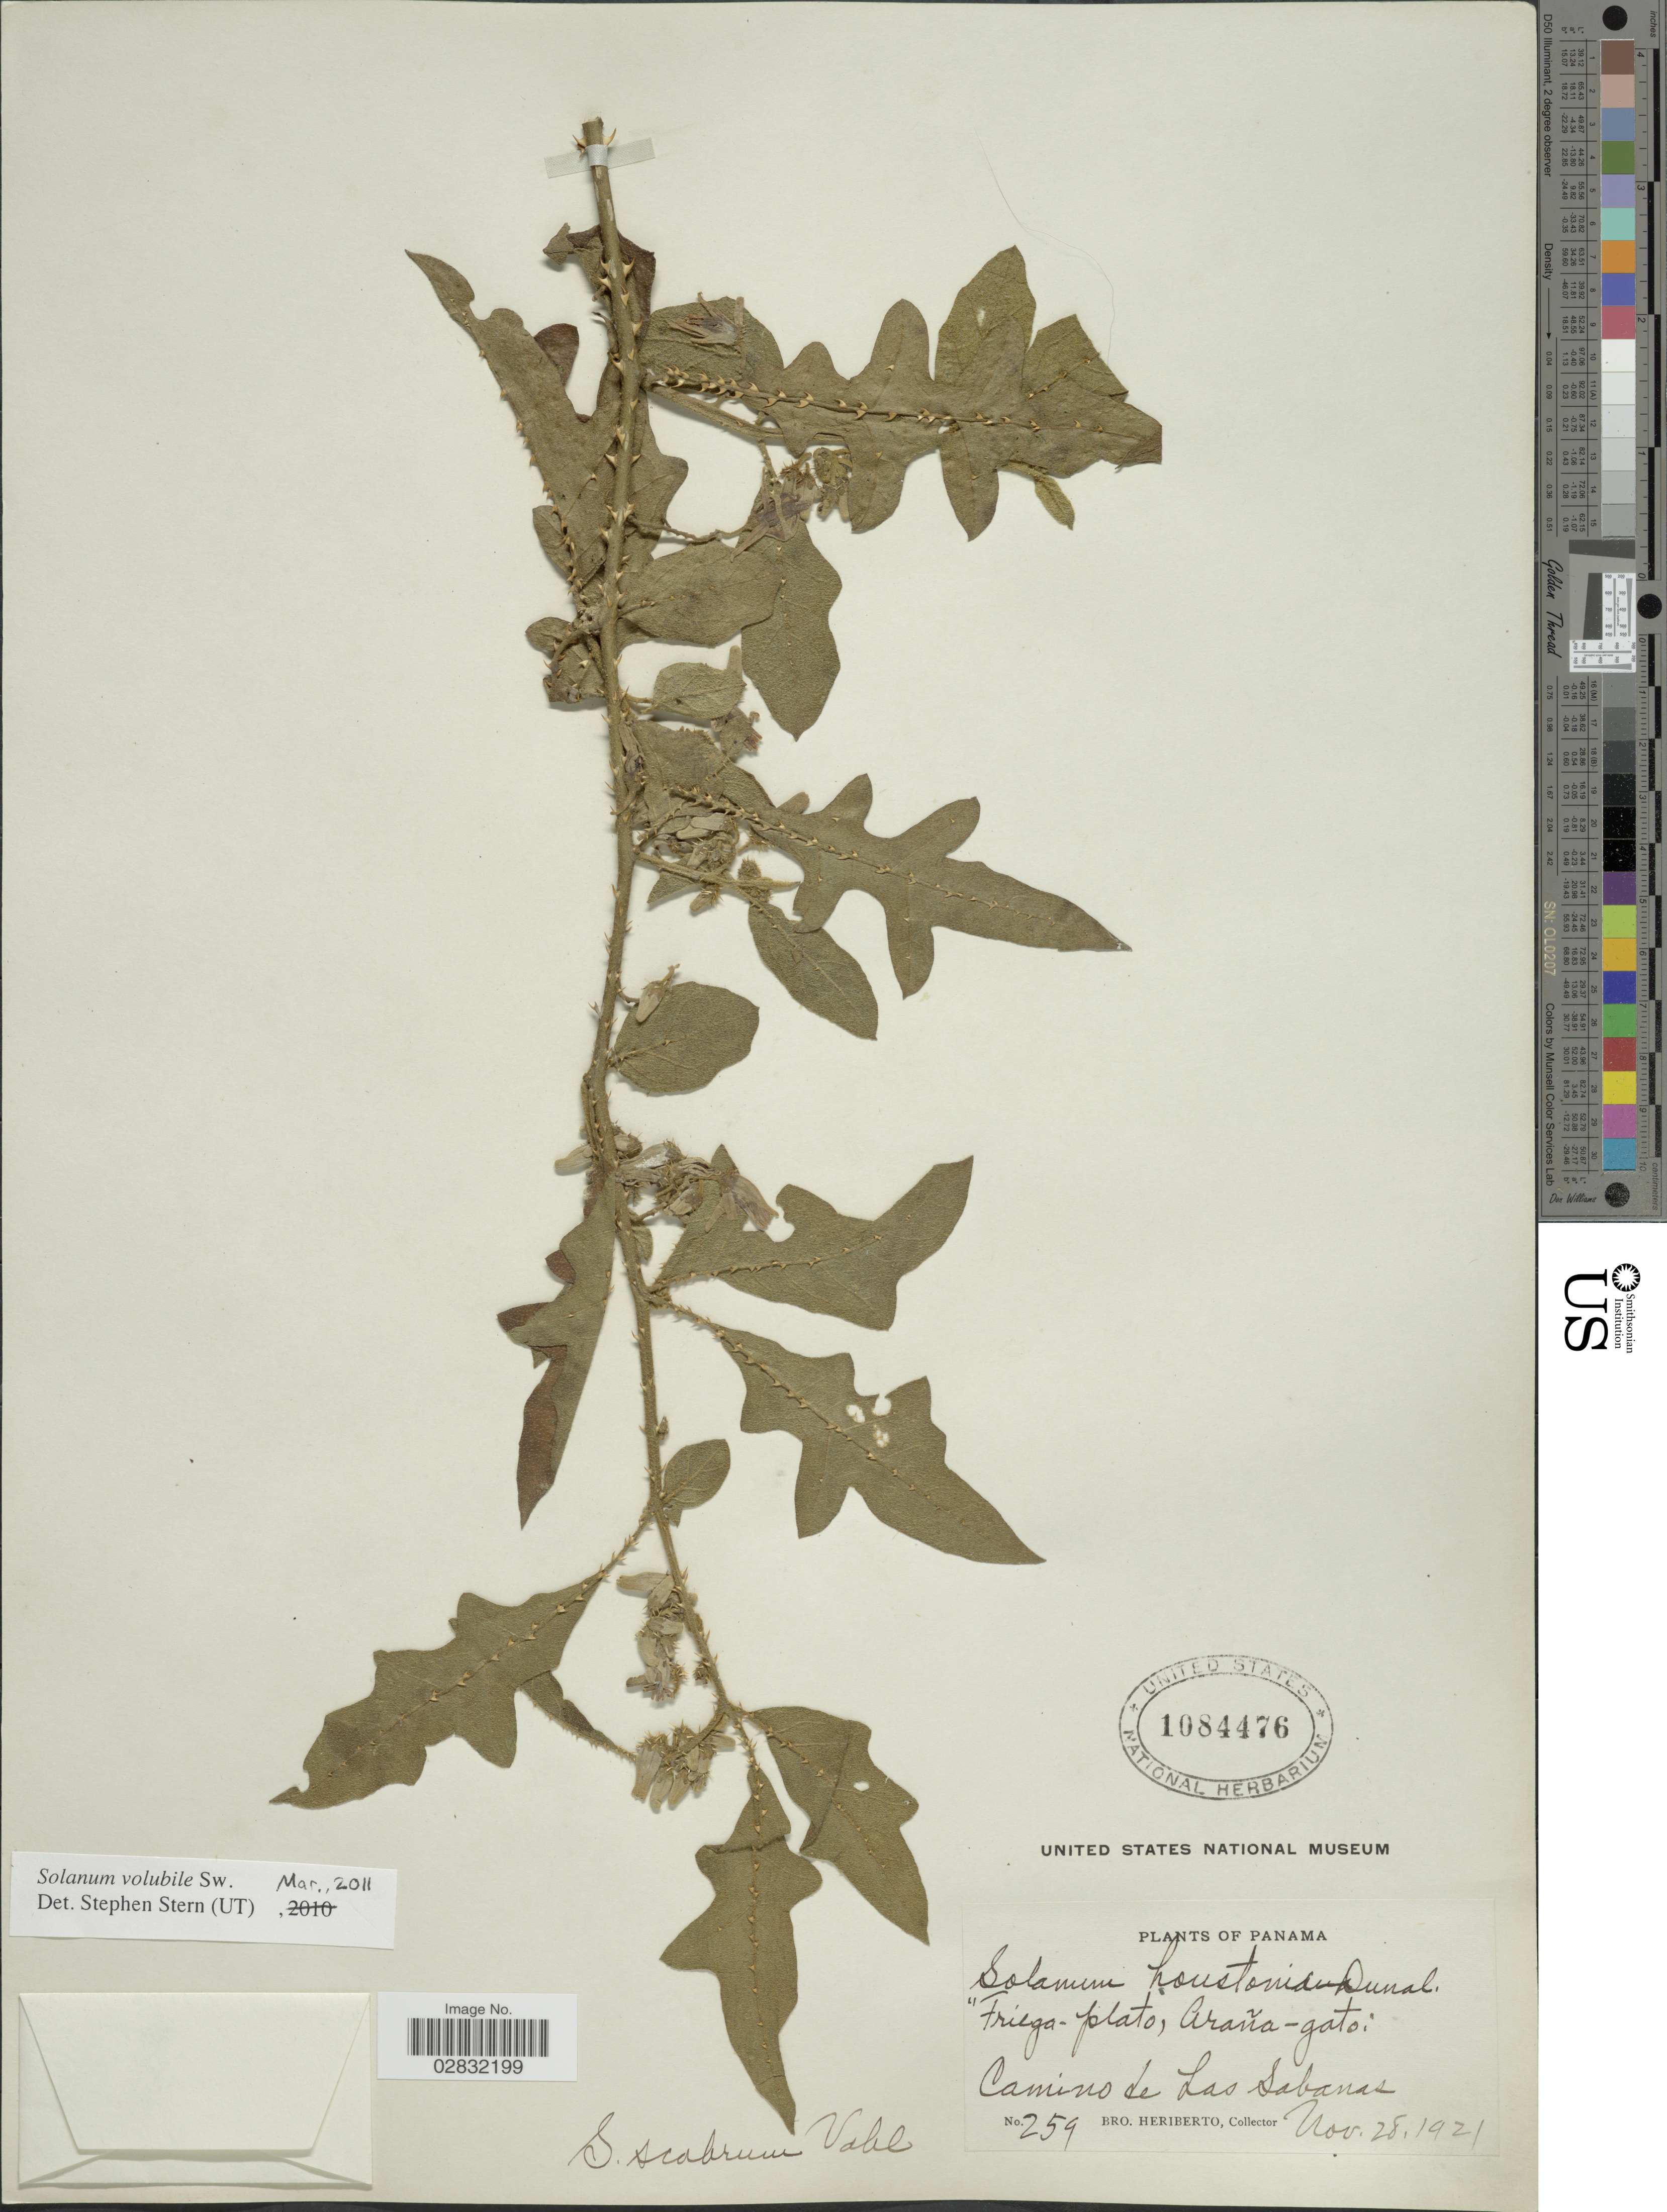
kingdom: Plantae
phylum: Tracheophyta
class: Magnoliopsida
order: Solanales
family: Solanaceae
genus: Solanum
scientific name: Solanum volubile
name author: Sw.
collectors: B. Heriberto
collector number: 259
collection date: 1921-11-28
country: Panama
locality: Camino de Las Sabanas.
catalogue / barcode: US 1084476